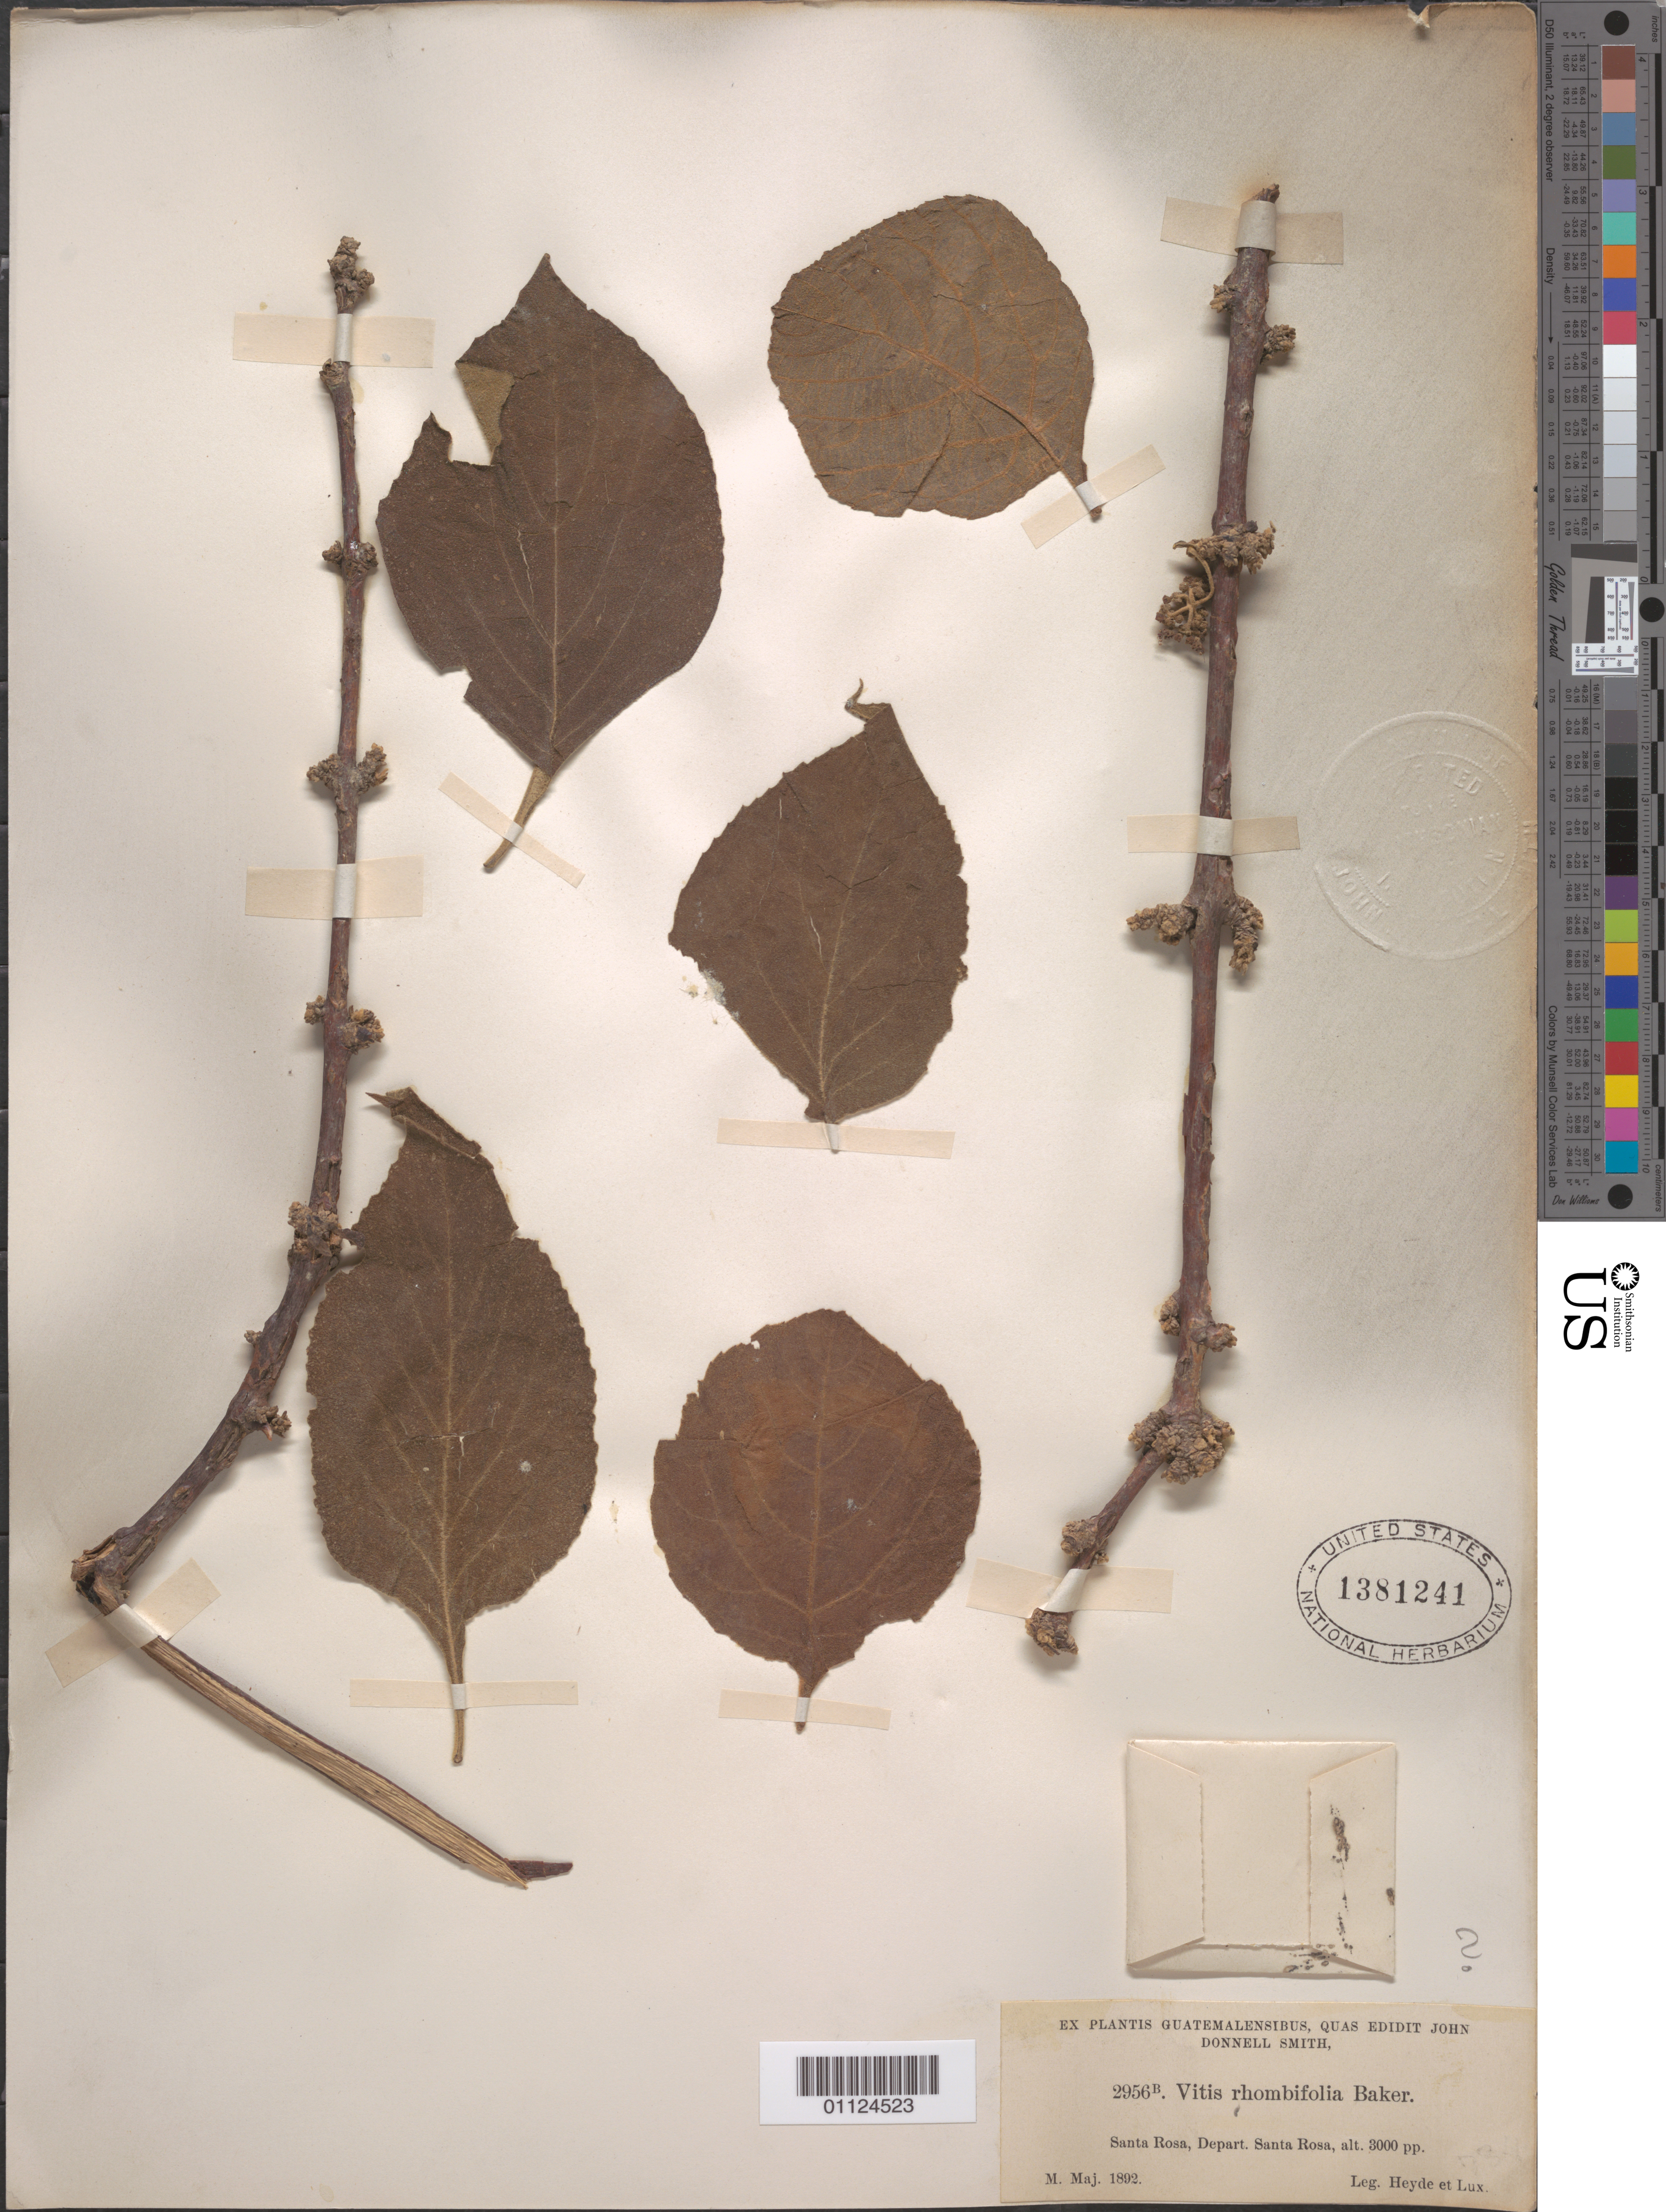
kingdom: Plantae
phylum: Tracheophyta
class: Magnoliopsida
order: Vitales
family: Vitaceae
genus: Cissus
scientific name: Cissus rhombifolia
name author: Vahl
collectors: ex Herb. John Donnell Smith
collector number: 2956 B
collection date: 1892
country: Guatemala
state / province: Santa Rosa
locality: Santa Rosa.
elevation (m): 914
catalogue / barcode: US 1381241